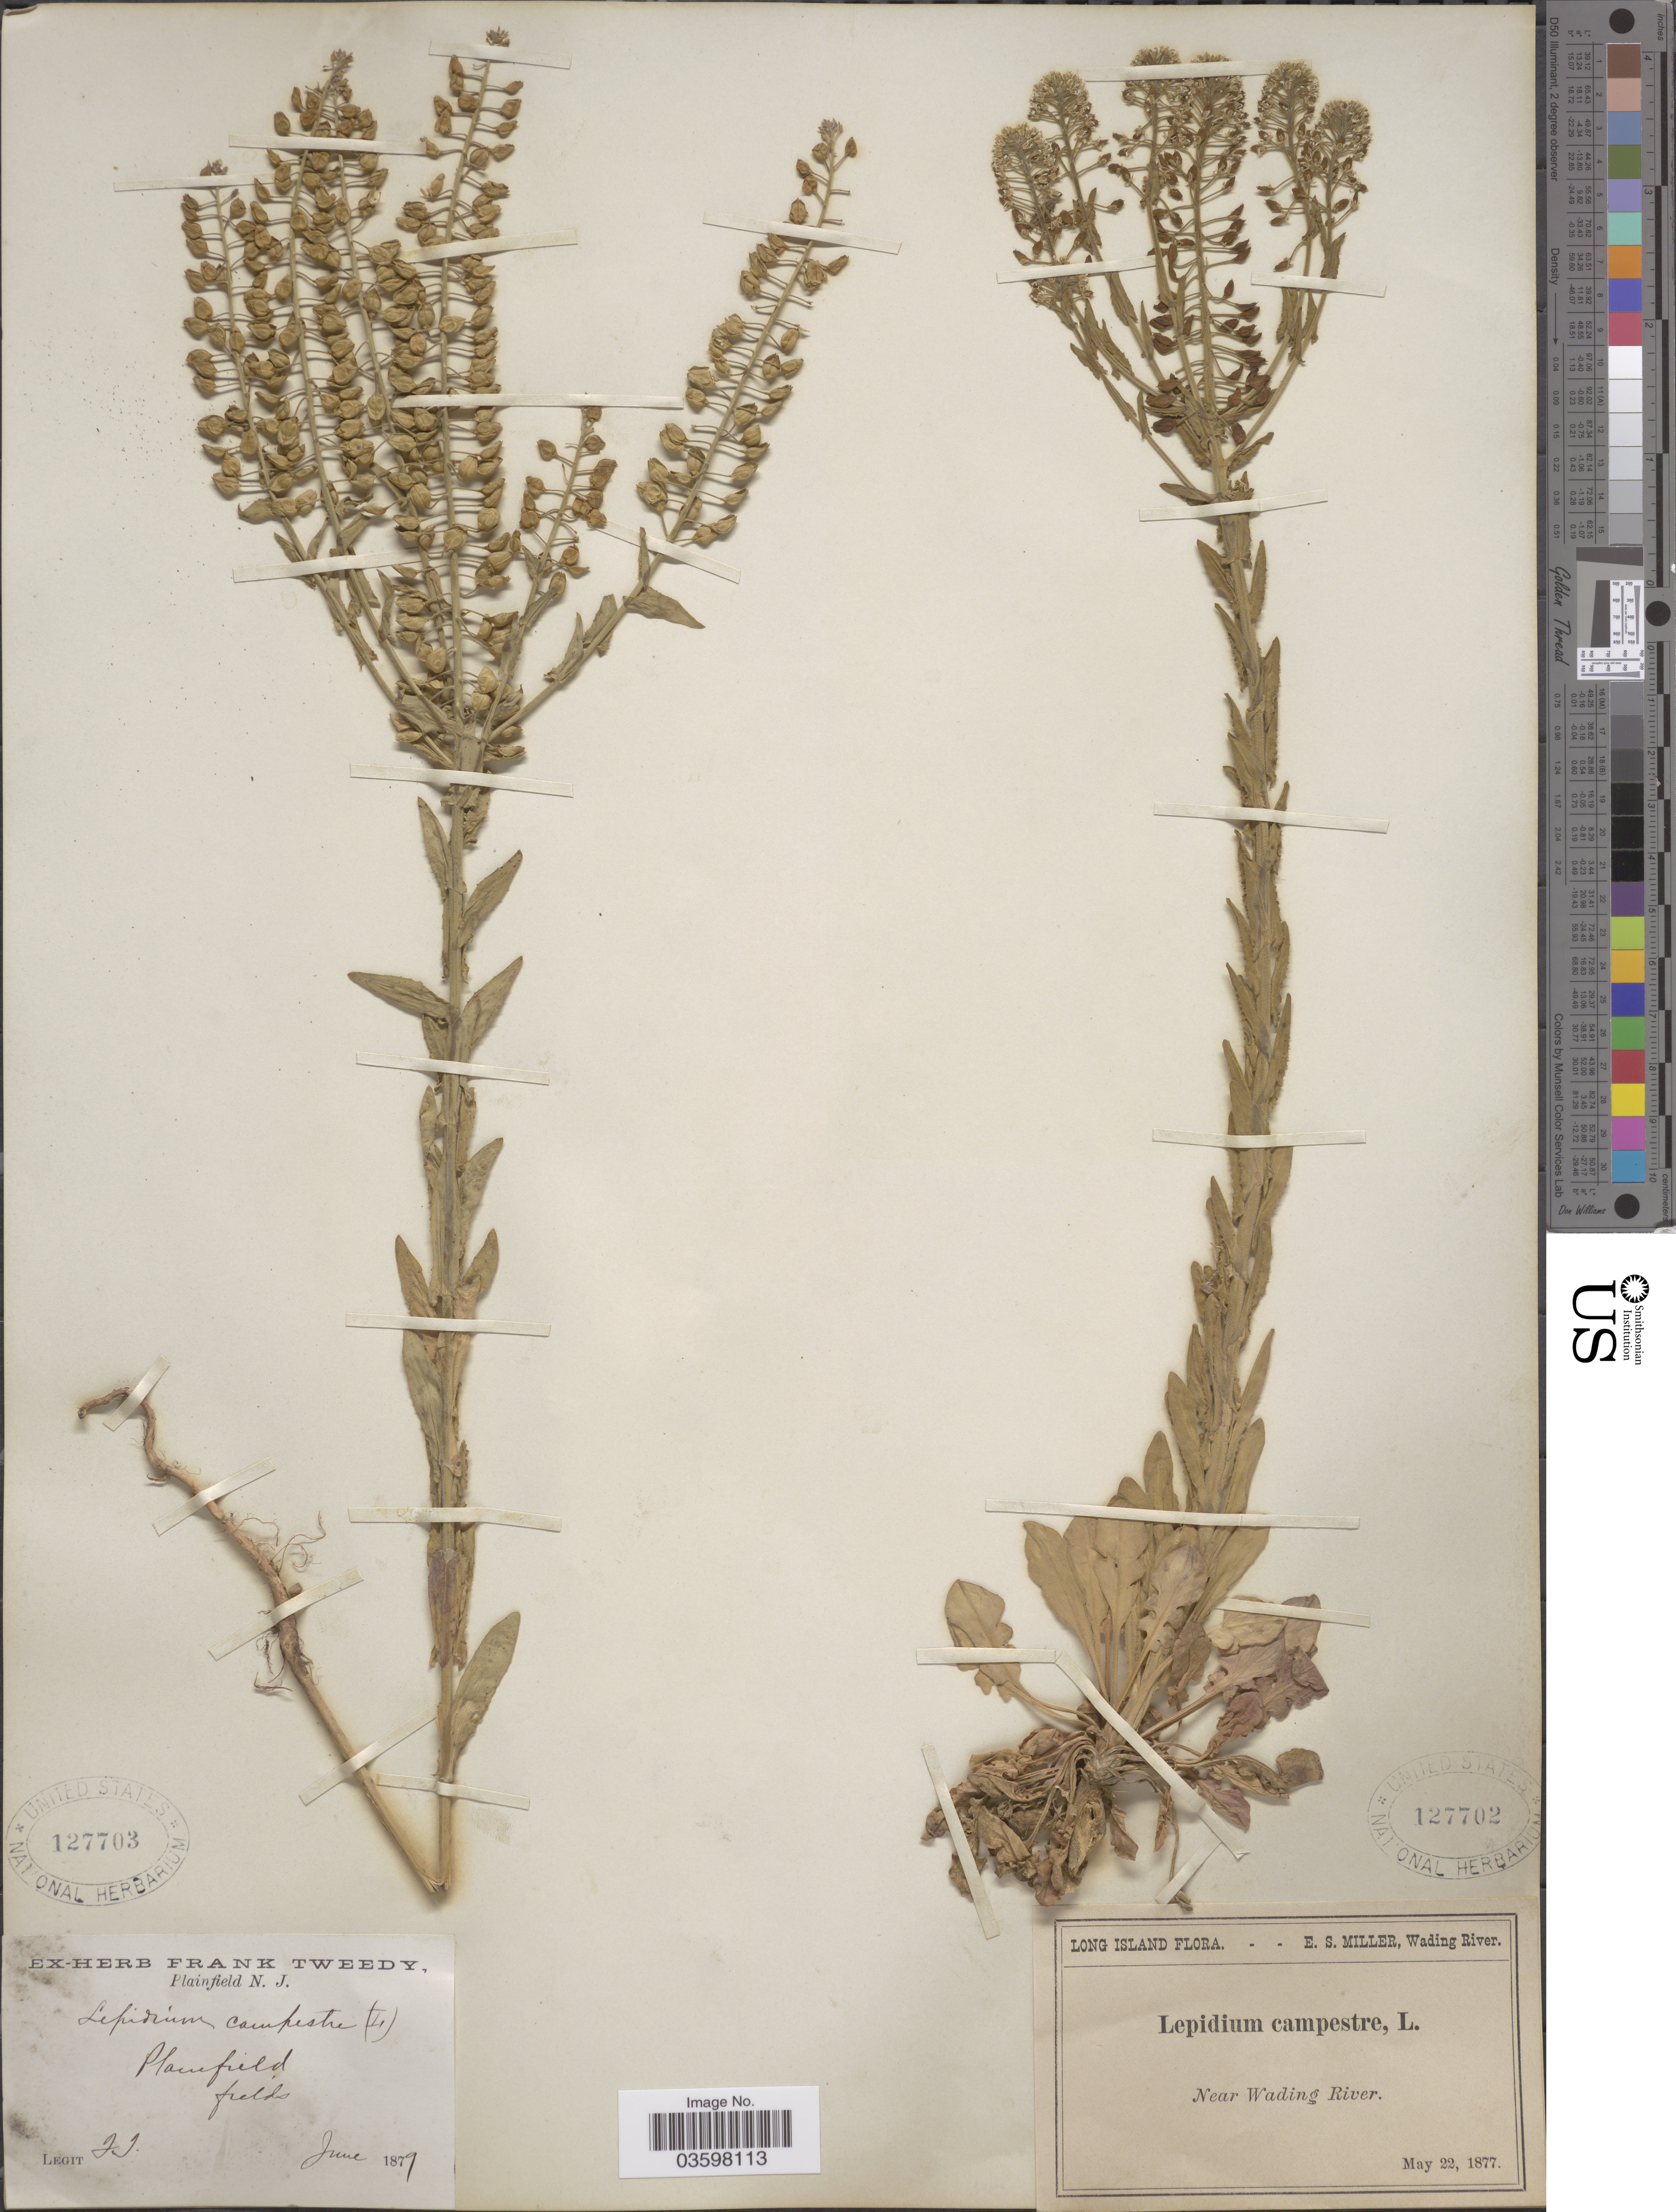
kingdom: Plantae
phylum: Tracheophyta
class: Magnoliopsida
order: Brassicales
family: Brassicaceae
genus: Lepidium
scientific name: Lepidium campestre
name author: (L.) W.T. Aiton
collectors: E. S. Miller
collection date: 1877-05-22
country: United States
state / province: New York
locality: Long Island. Near Wading River.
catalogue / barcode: US 127702